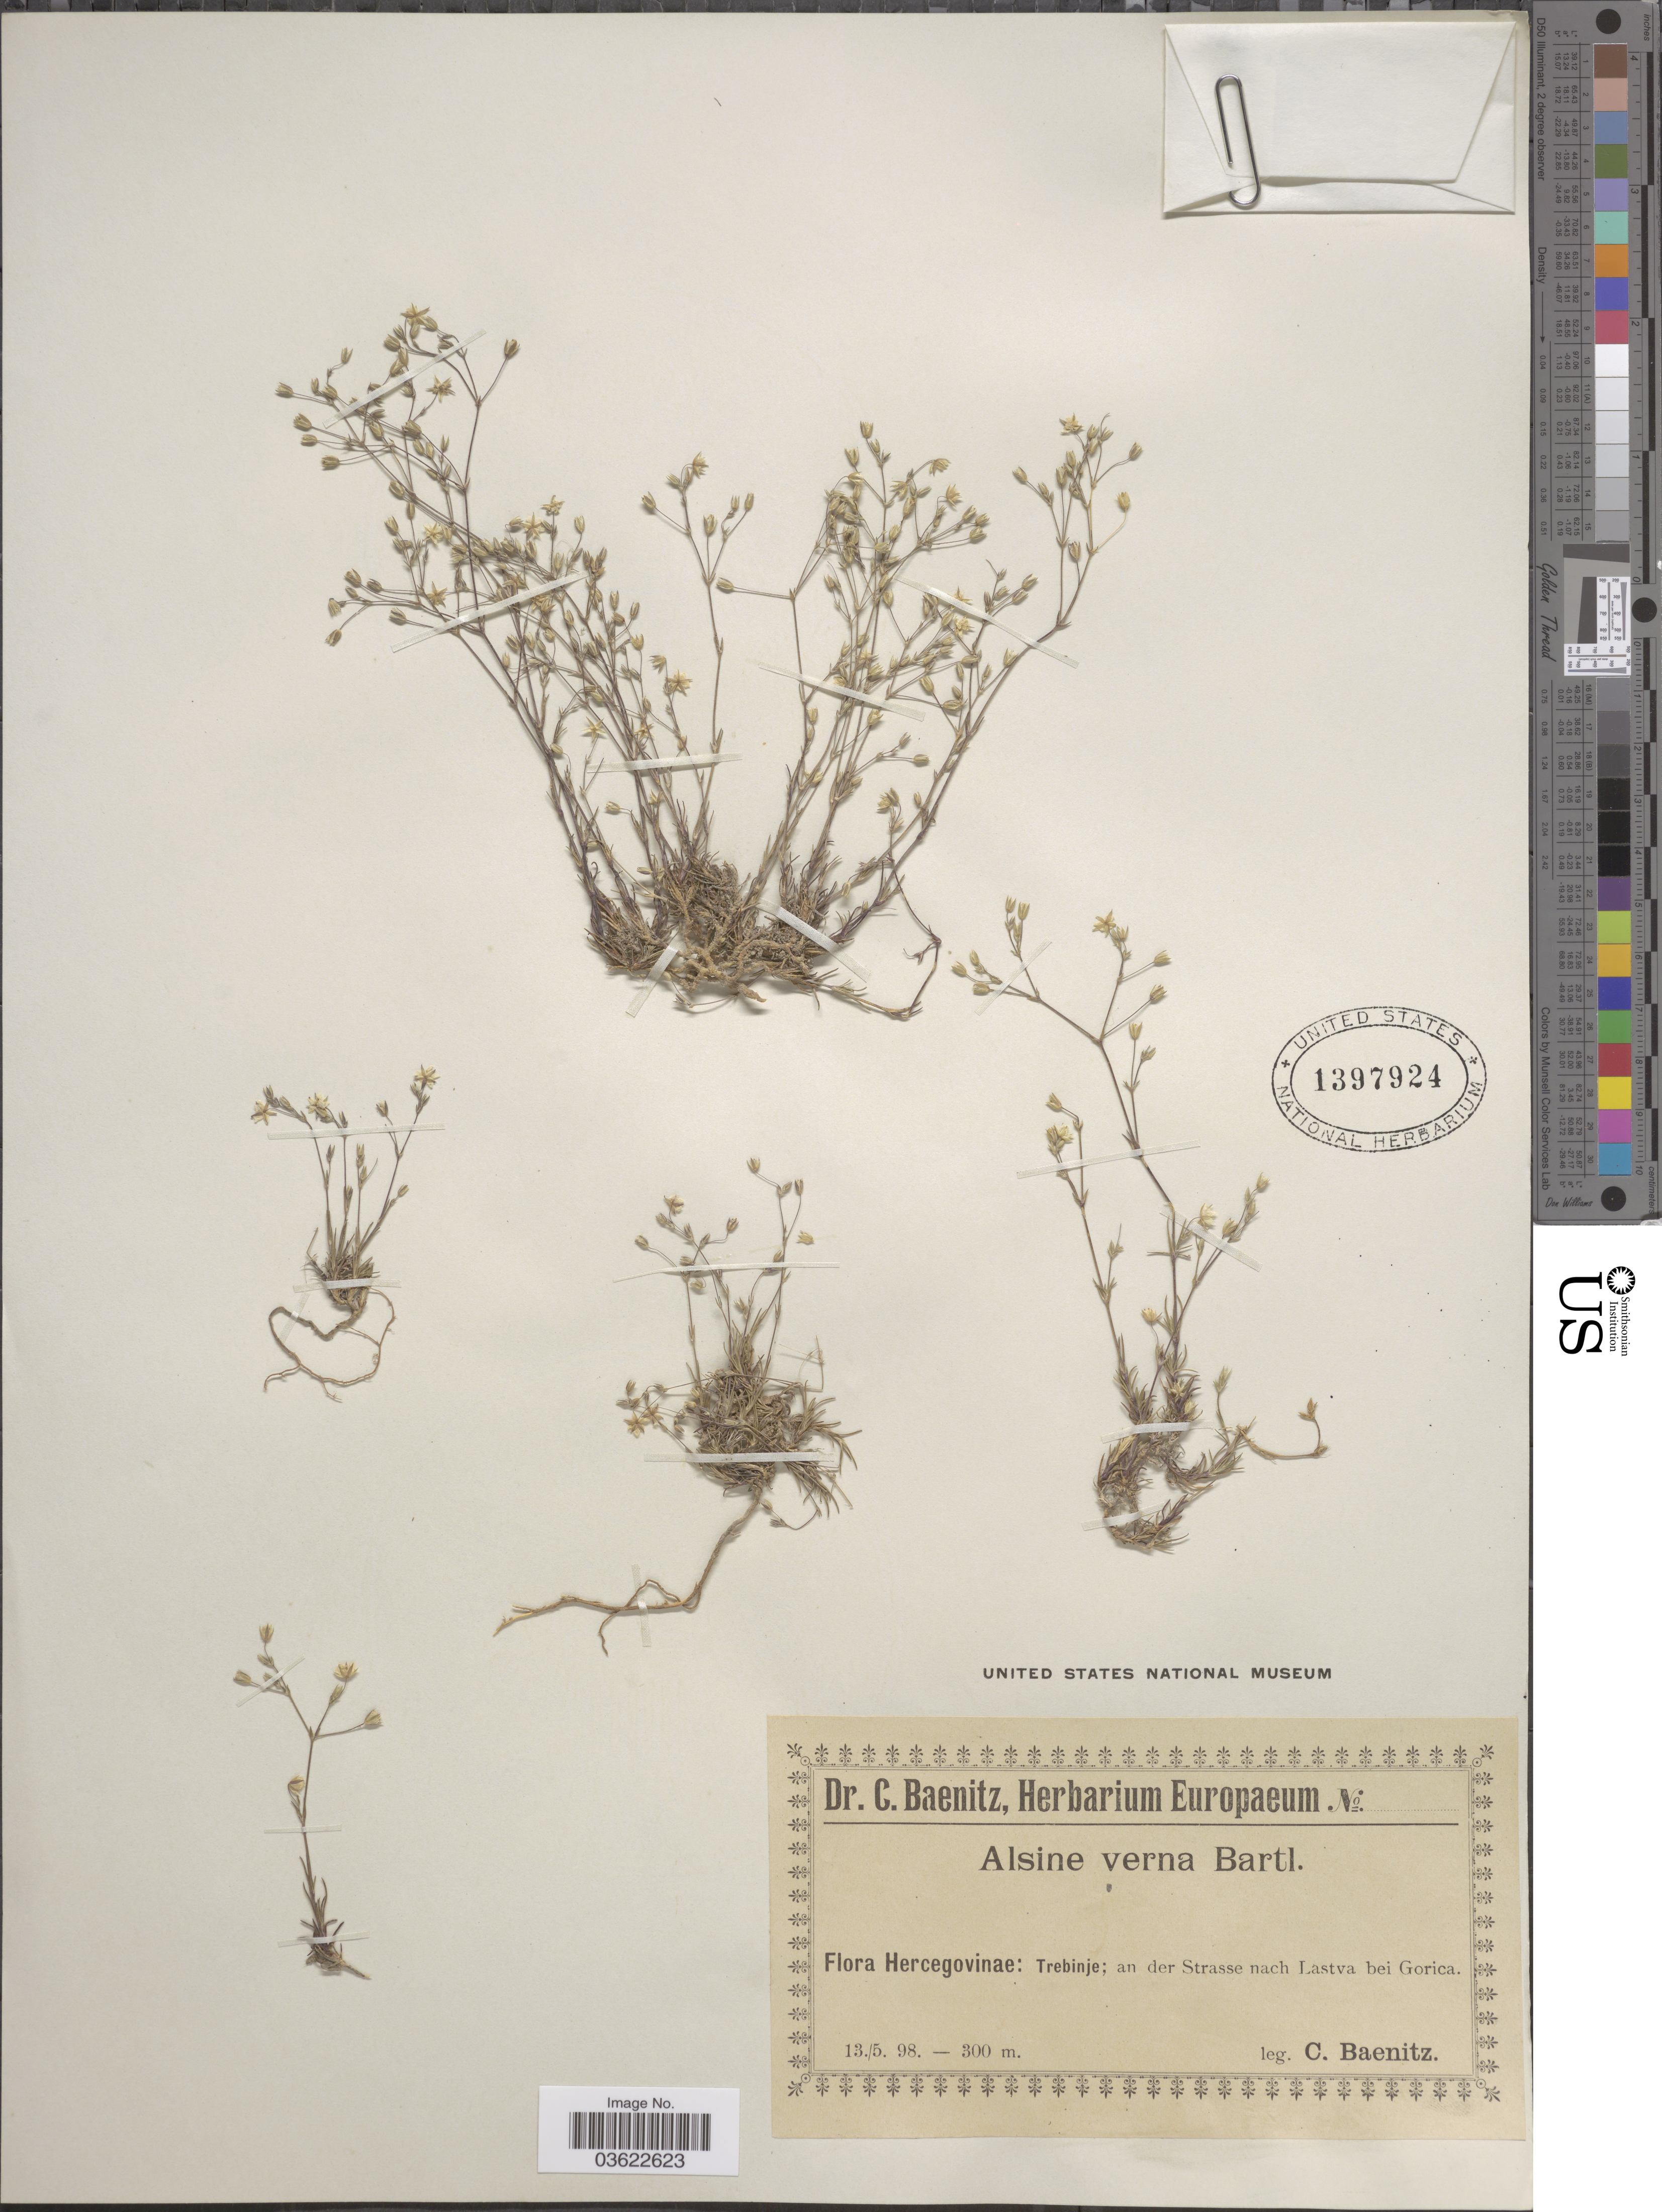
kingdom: Plantae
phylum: Tracheophyta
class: Magnoliopsida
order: Caryophyllales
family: Caryophyllaceae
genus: Arenaria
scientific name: Arenaria verna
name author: L.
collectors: C. G. Baenitz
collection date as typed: Transcribed d/m/y: 13/5/98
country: Bosnia and Herzegovina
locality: Hercegovinae: Trebinje; an der Strasse nach Lastva bei Gorica.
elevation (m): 300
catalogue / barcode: US 1397924